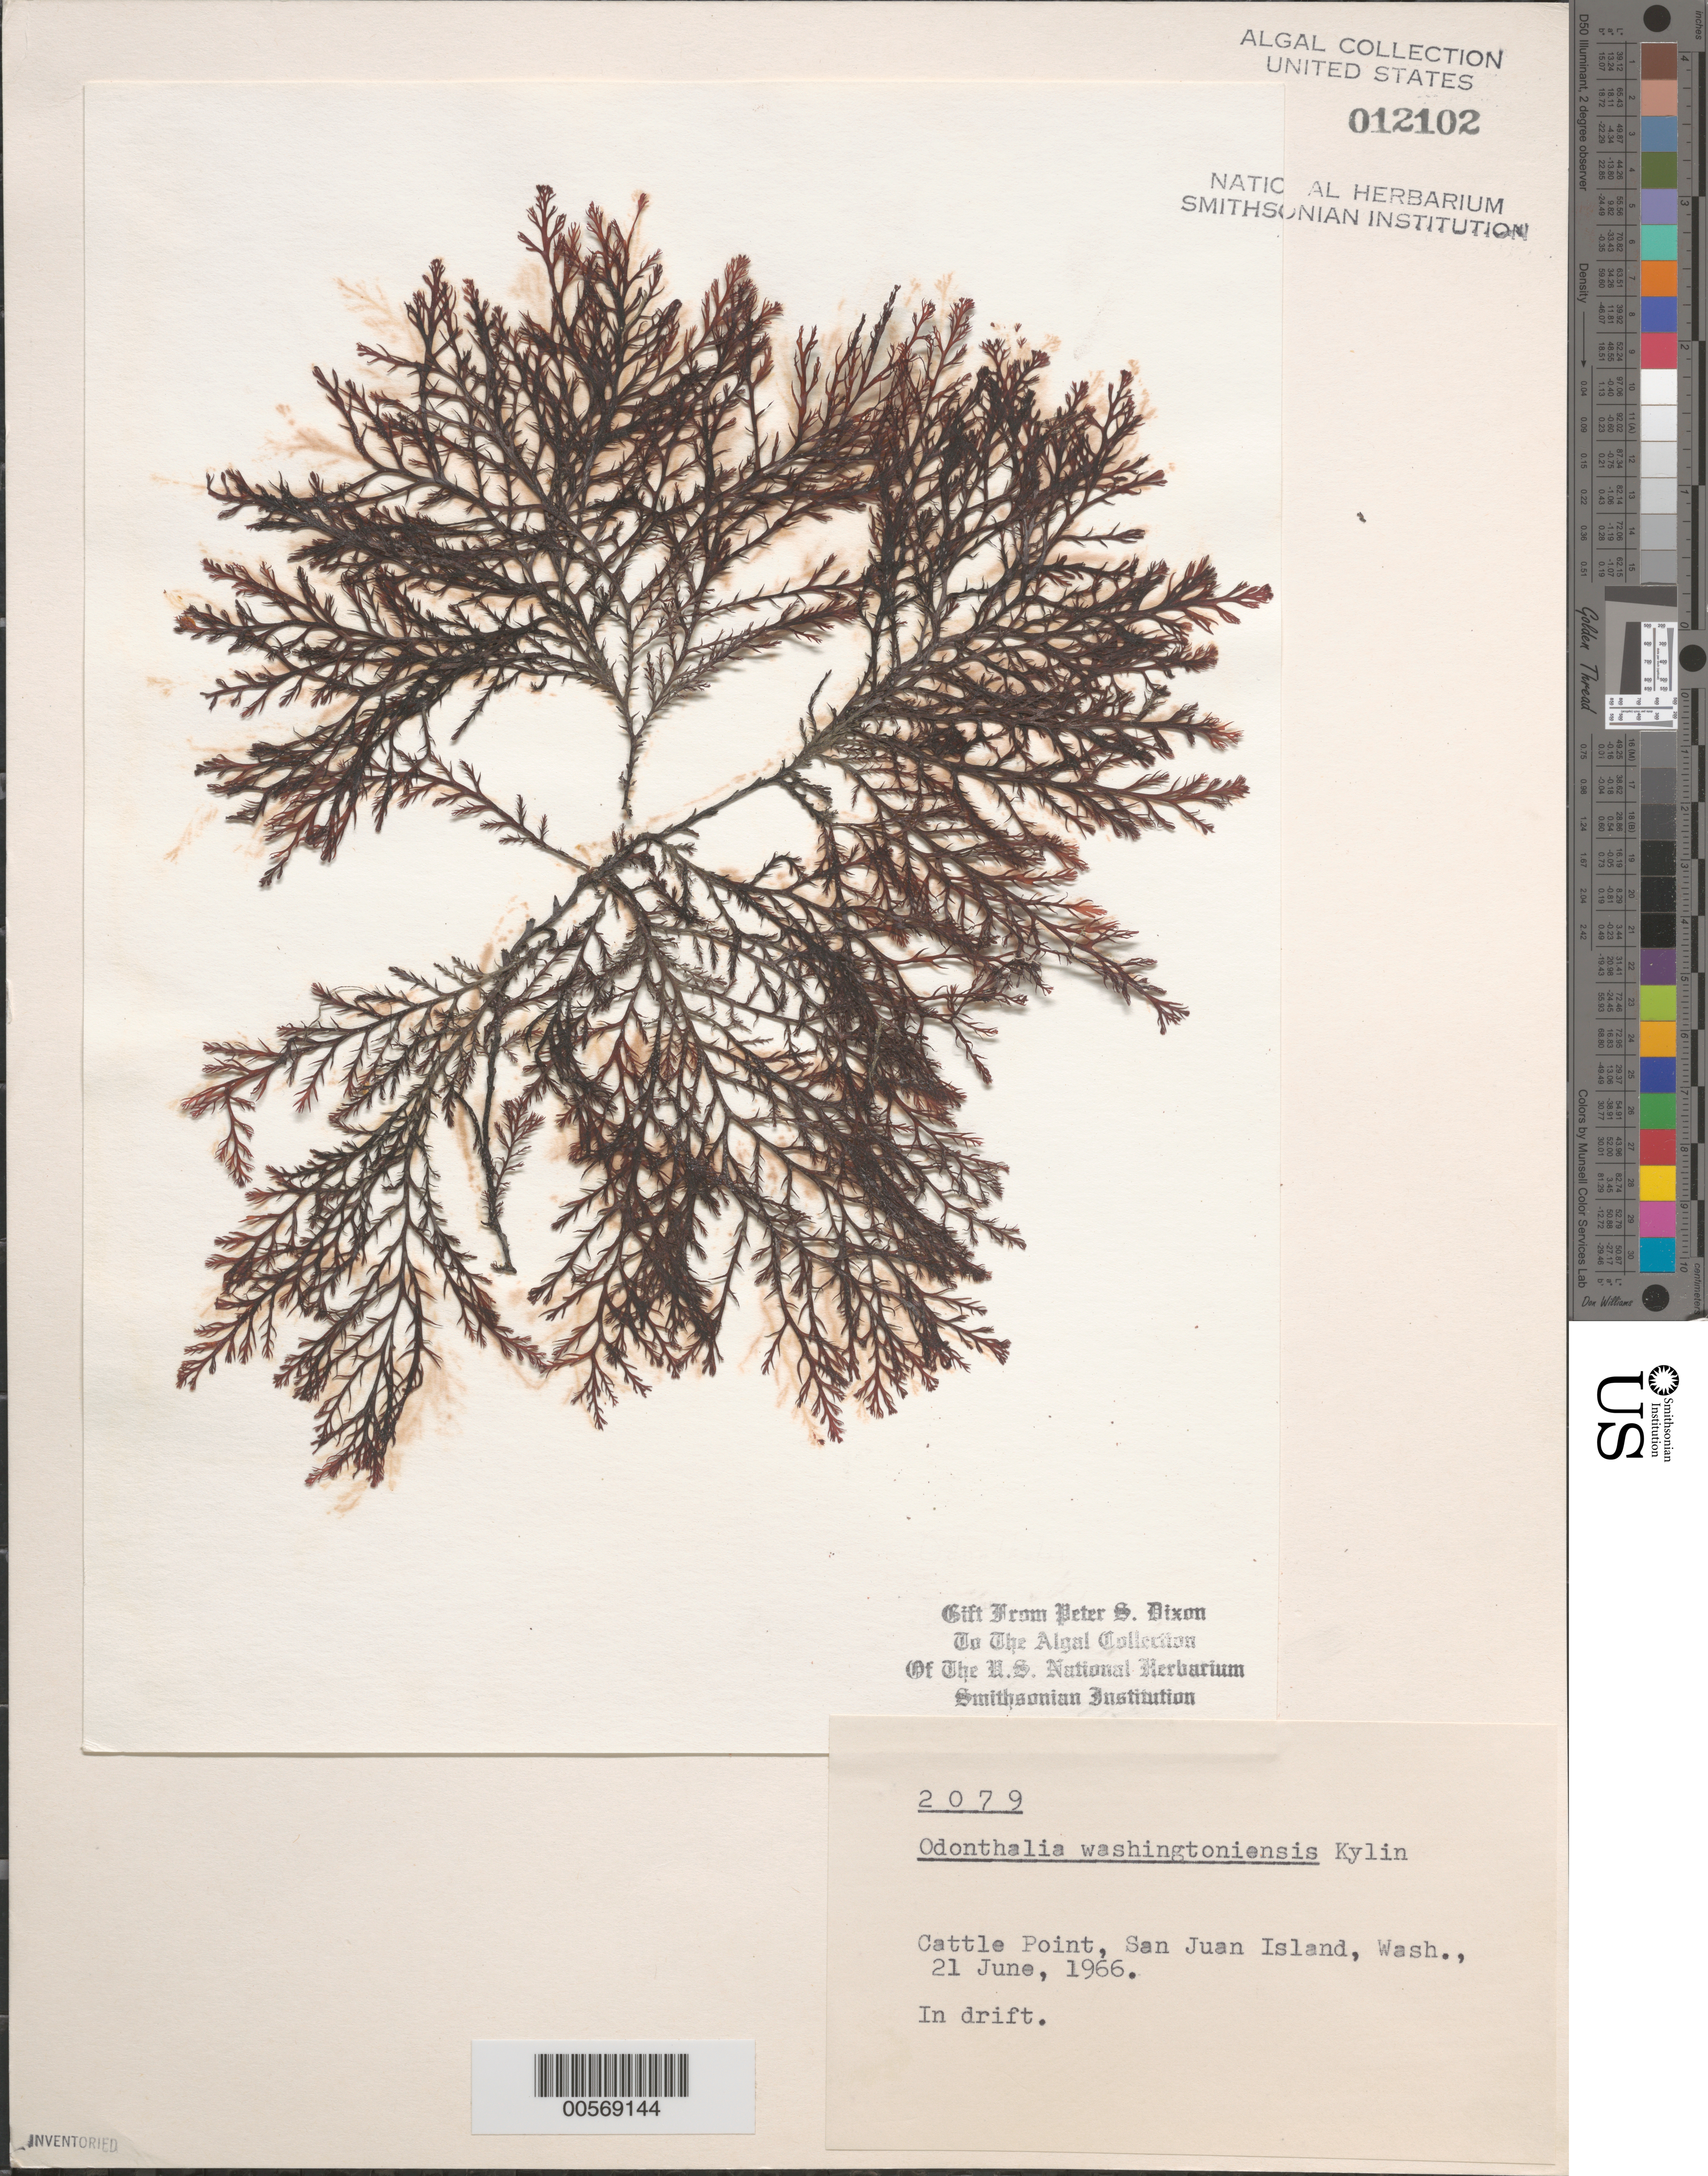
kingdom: Plantae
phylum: Rhodophyta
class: Florideophyceae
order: Ceramiales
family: Rhodomelaceae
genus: Odonthalia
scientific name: Odonthalia washingtoniensis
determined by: Dixon, P. S.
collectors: P. S. Dixon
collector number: PSD 2079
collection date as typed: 21 Jun 1966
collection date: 1966-06-21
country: United States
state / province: Washington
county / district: San Juan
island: San Juan Island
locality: Cattle Point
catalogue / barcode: US 12102